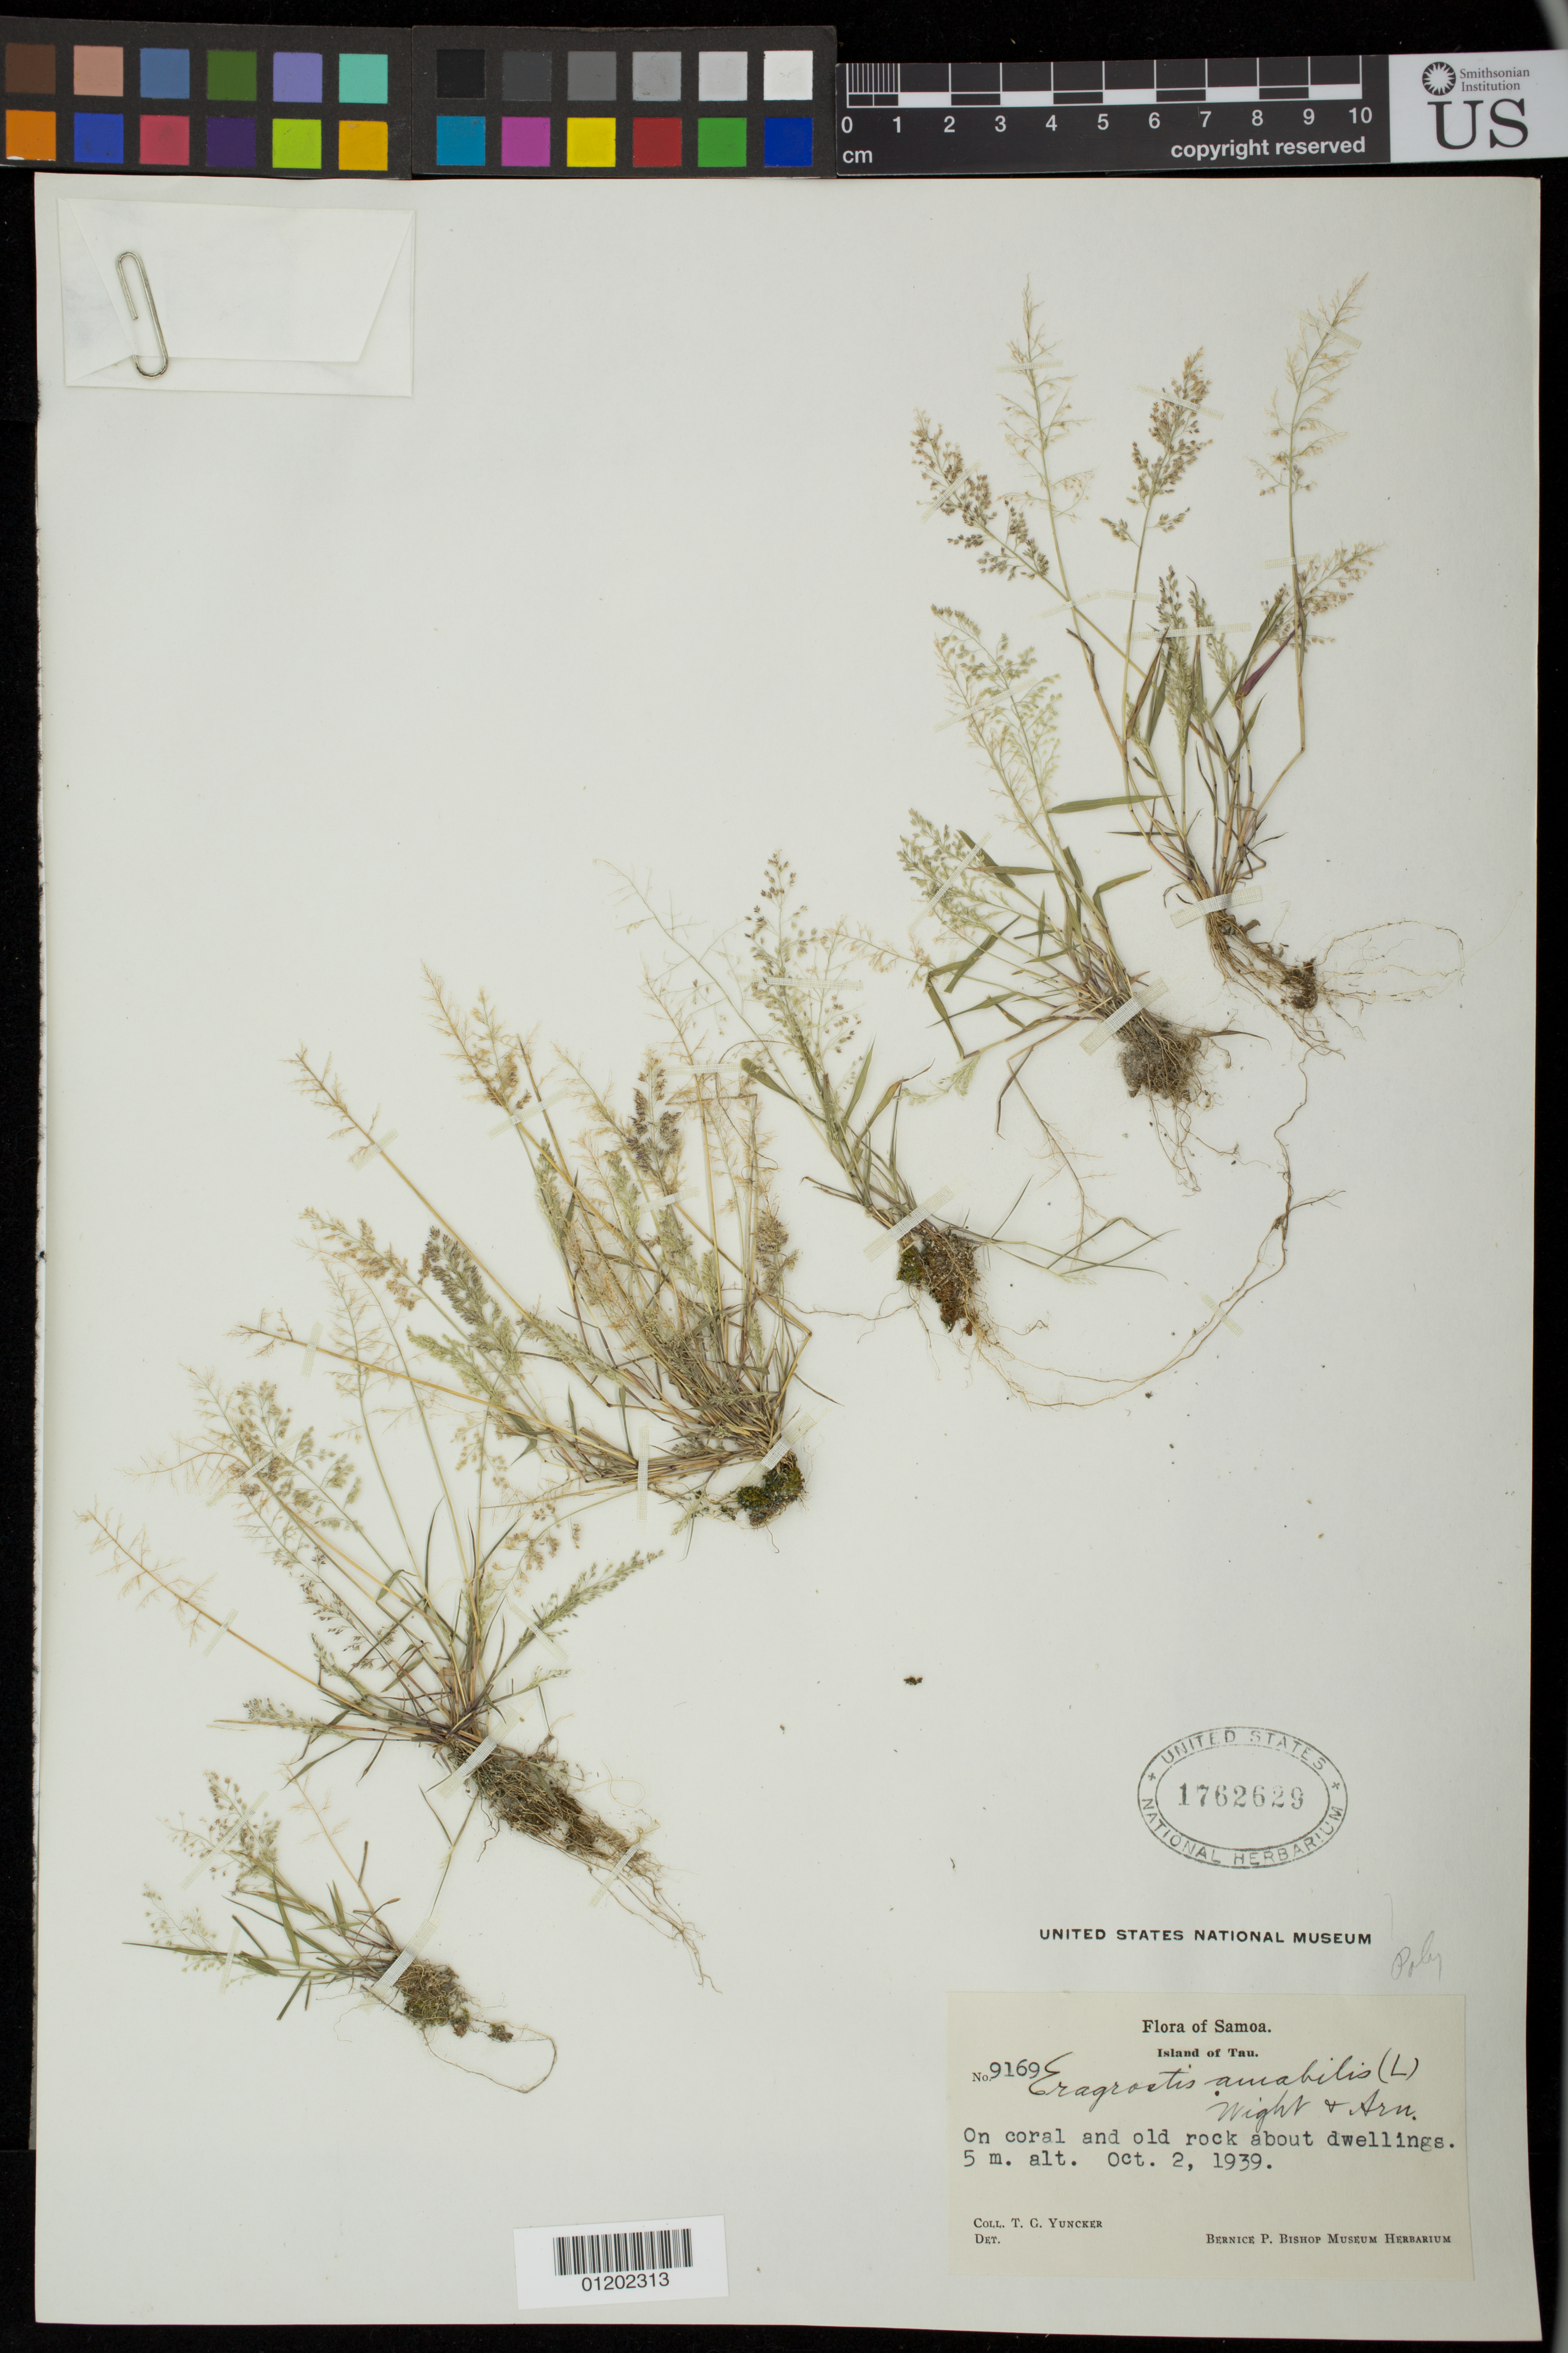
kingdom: Plantae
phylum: Tracheophyta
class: Liliopsida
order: Poales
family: Poaceae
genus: Eragrostis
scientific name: Eragrostis tenella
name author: (L.) P. Beauv. ex Roem. & Schult.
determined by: Wagner, W. L., (BOT), Smithsonian Institution - National Museum of Natural History (UNITED STATES)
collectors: T. G. Yuncker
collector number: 9169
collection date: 1939-10-02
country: American Samoa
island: Ta'u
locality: About dwellings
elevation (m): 5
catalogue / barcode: US 1762629